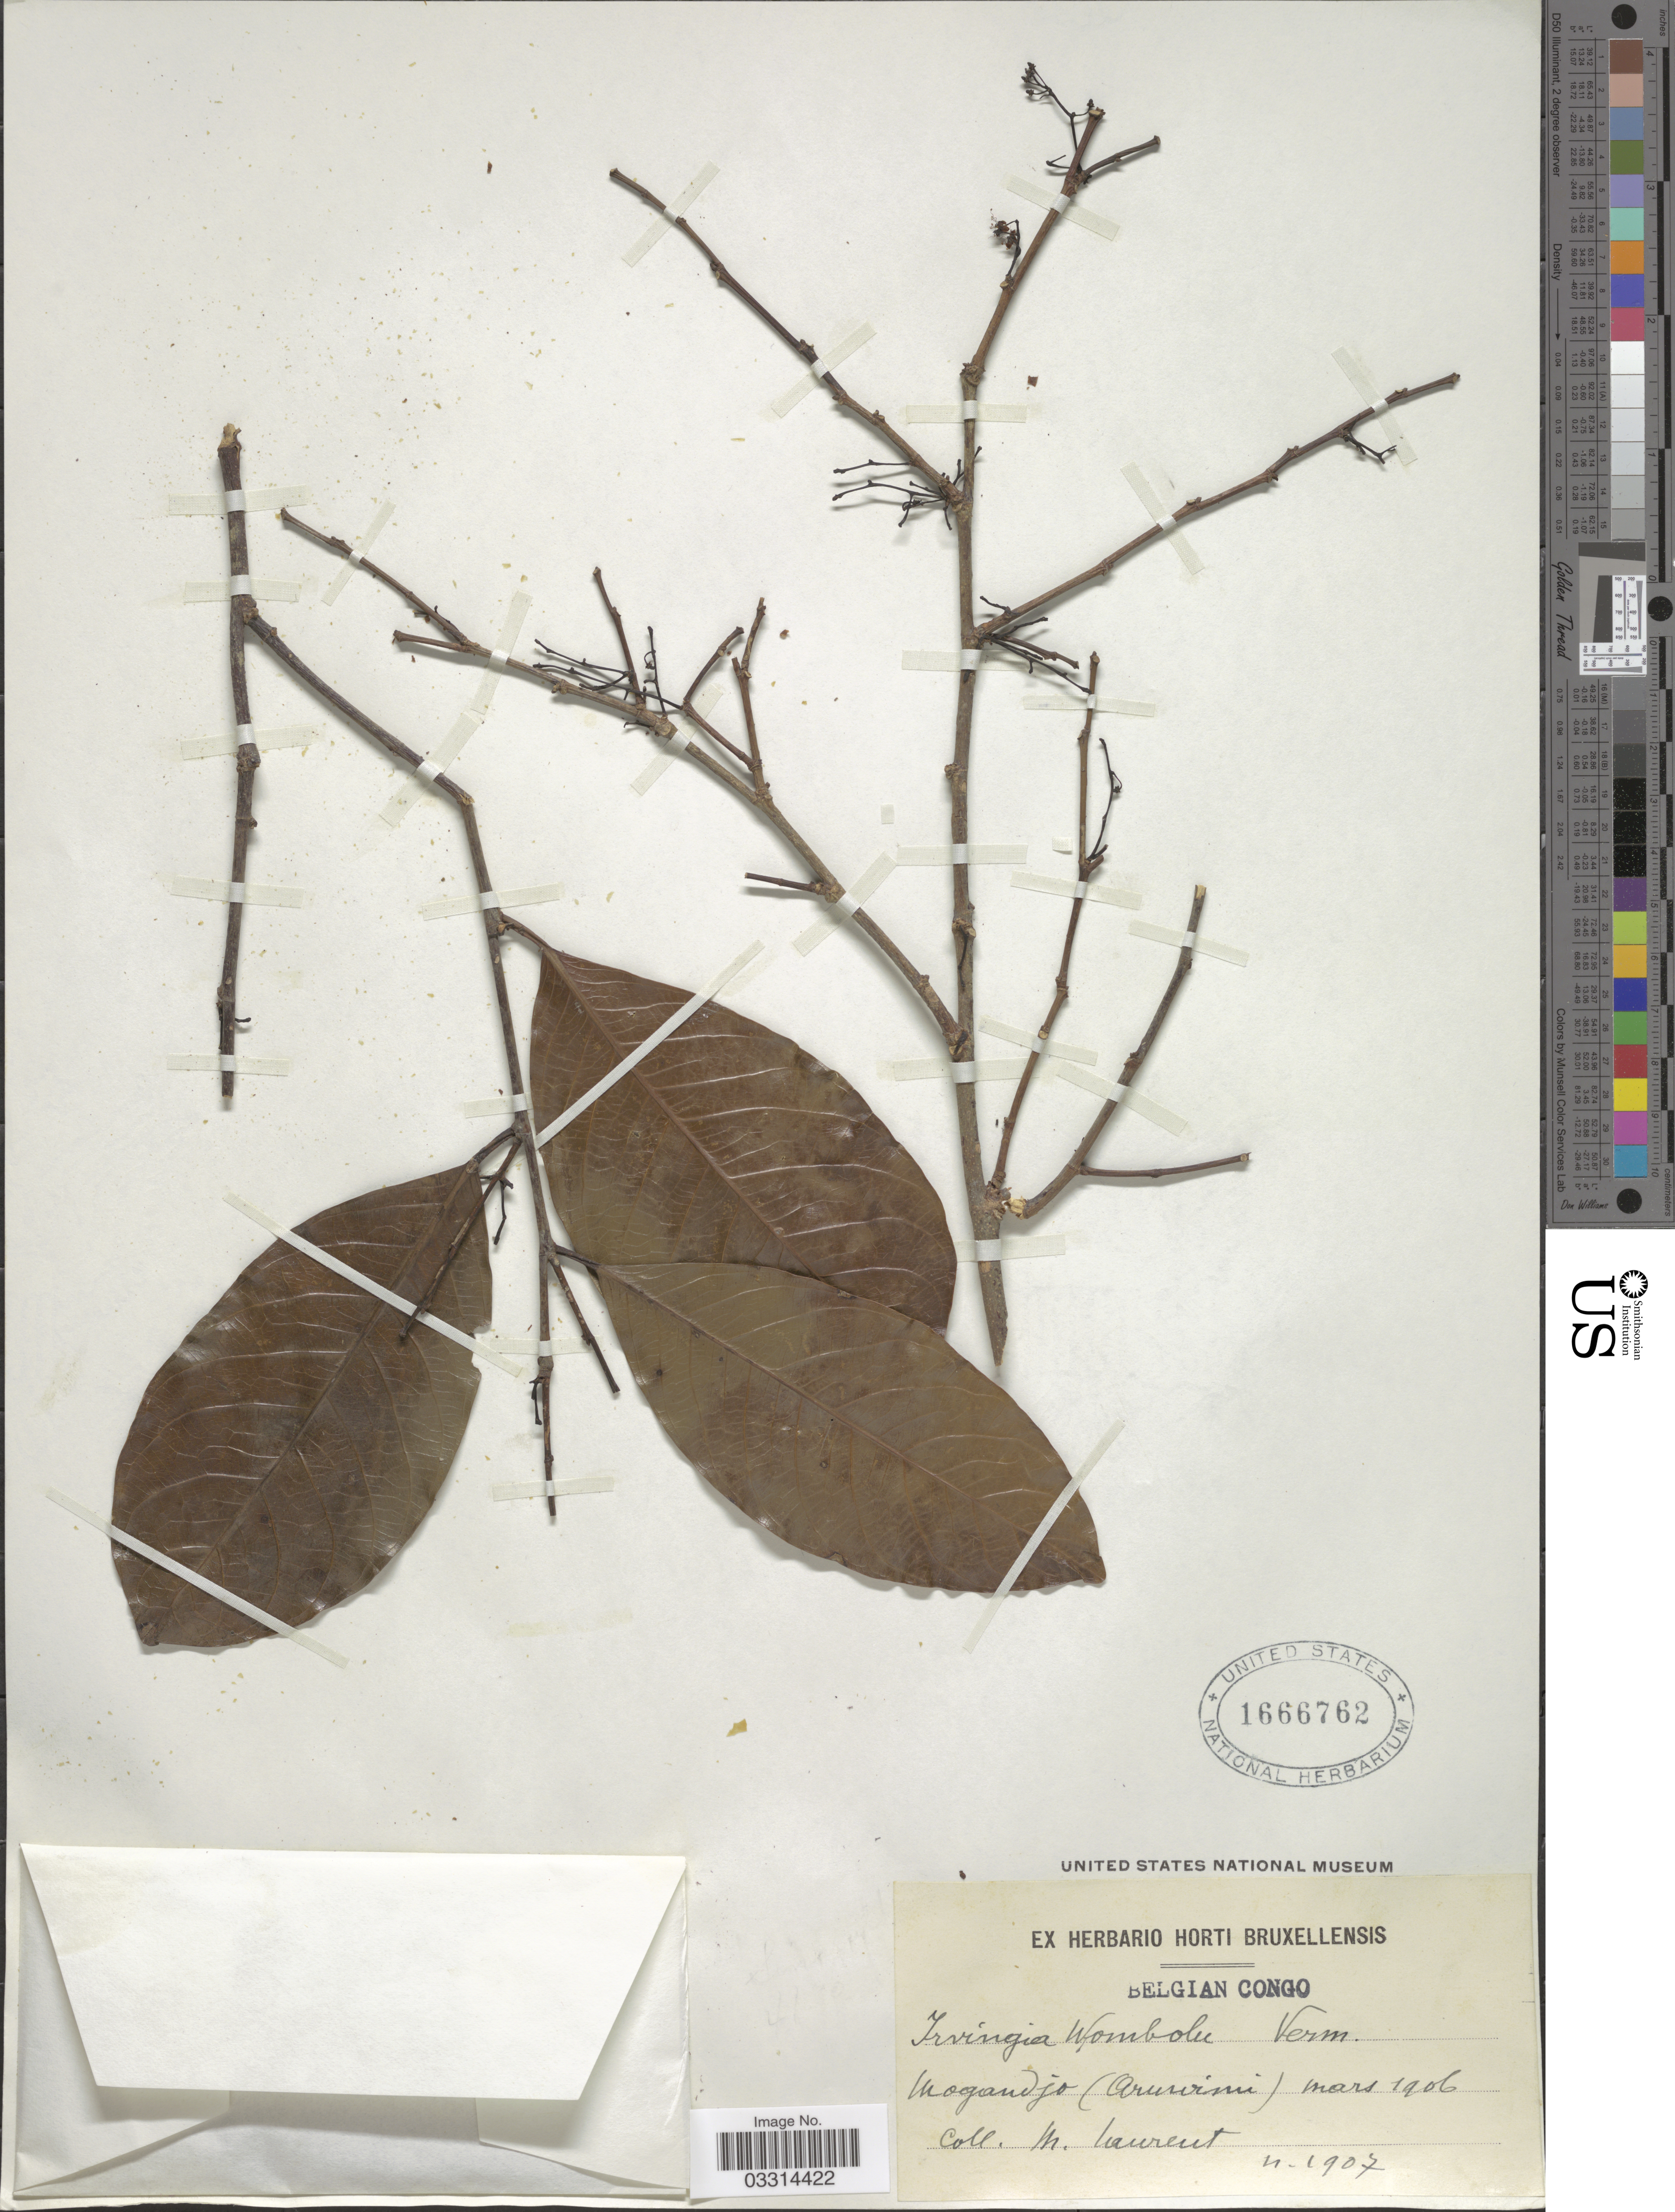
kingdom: Plantae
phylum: Tracheophyta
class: Magnoliopsida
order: Malpighiales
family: Irvingiaceae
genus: Irvingia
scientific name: Irvingia wombolu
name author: Vermoesen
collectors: M. Laurent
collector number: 1907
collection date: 1906-03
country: Congo, Democratic Republic of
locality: Mogandjo (Arurvimi).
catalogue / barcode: US 1666762